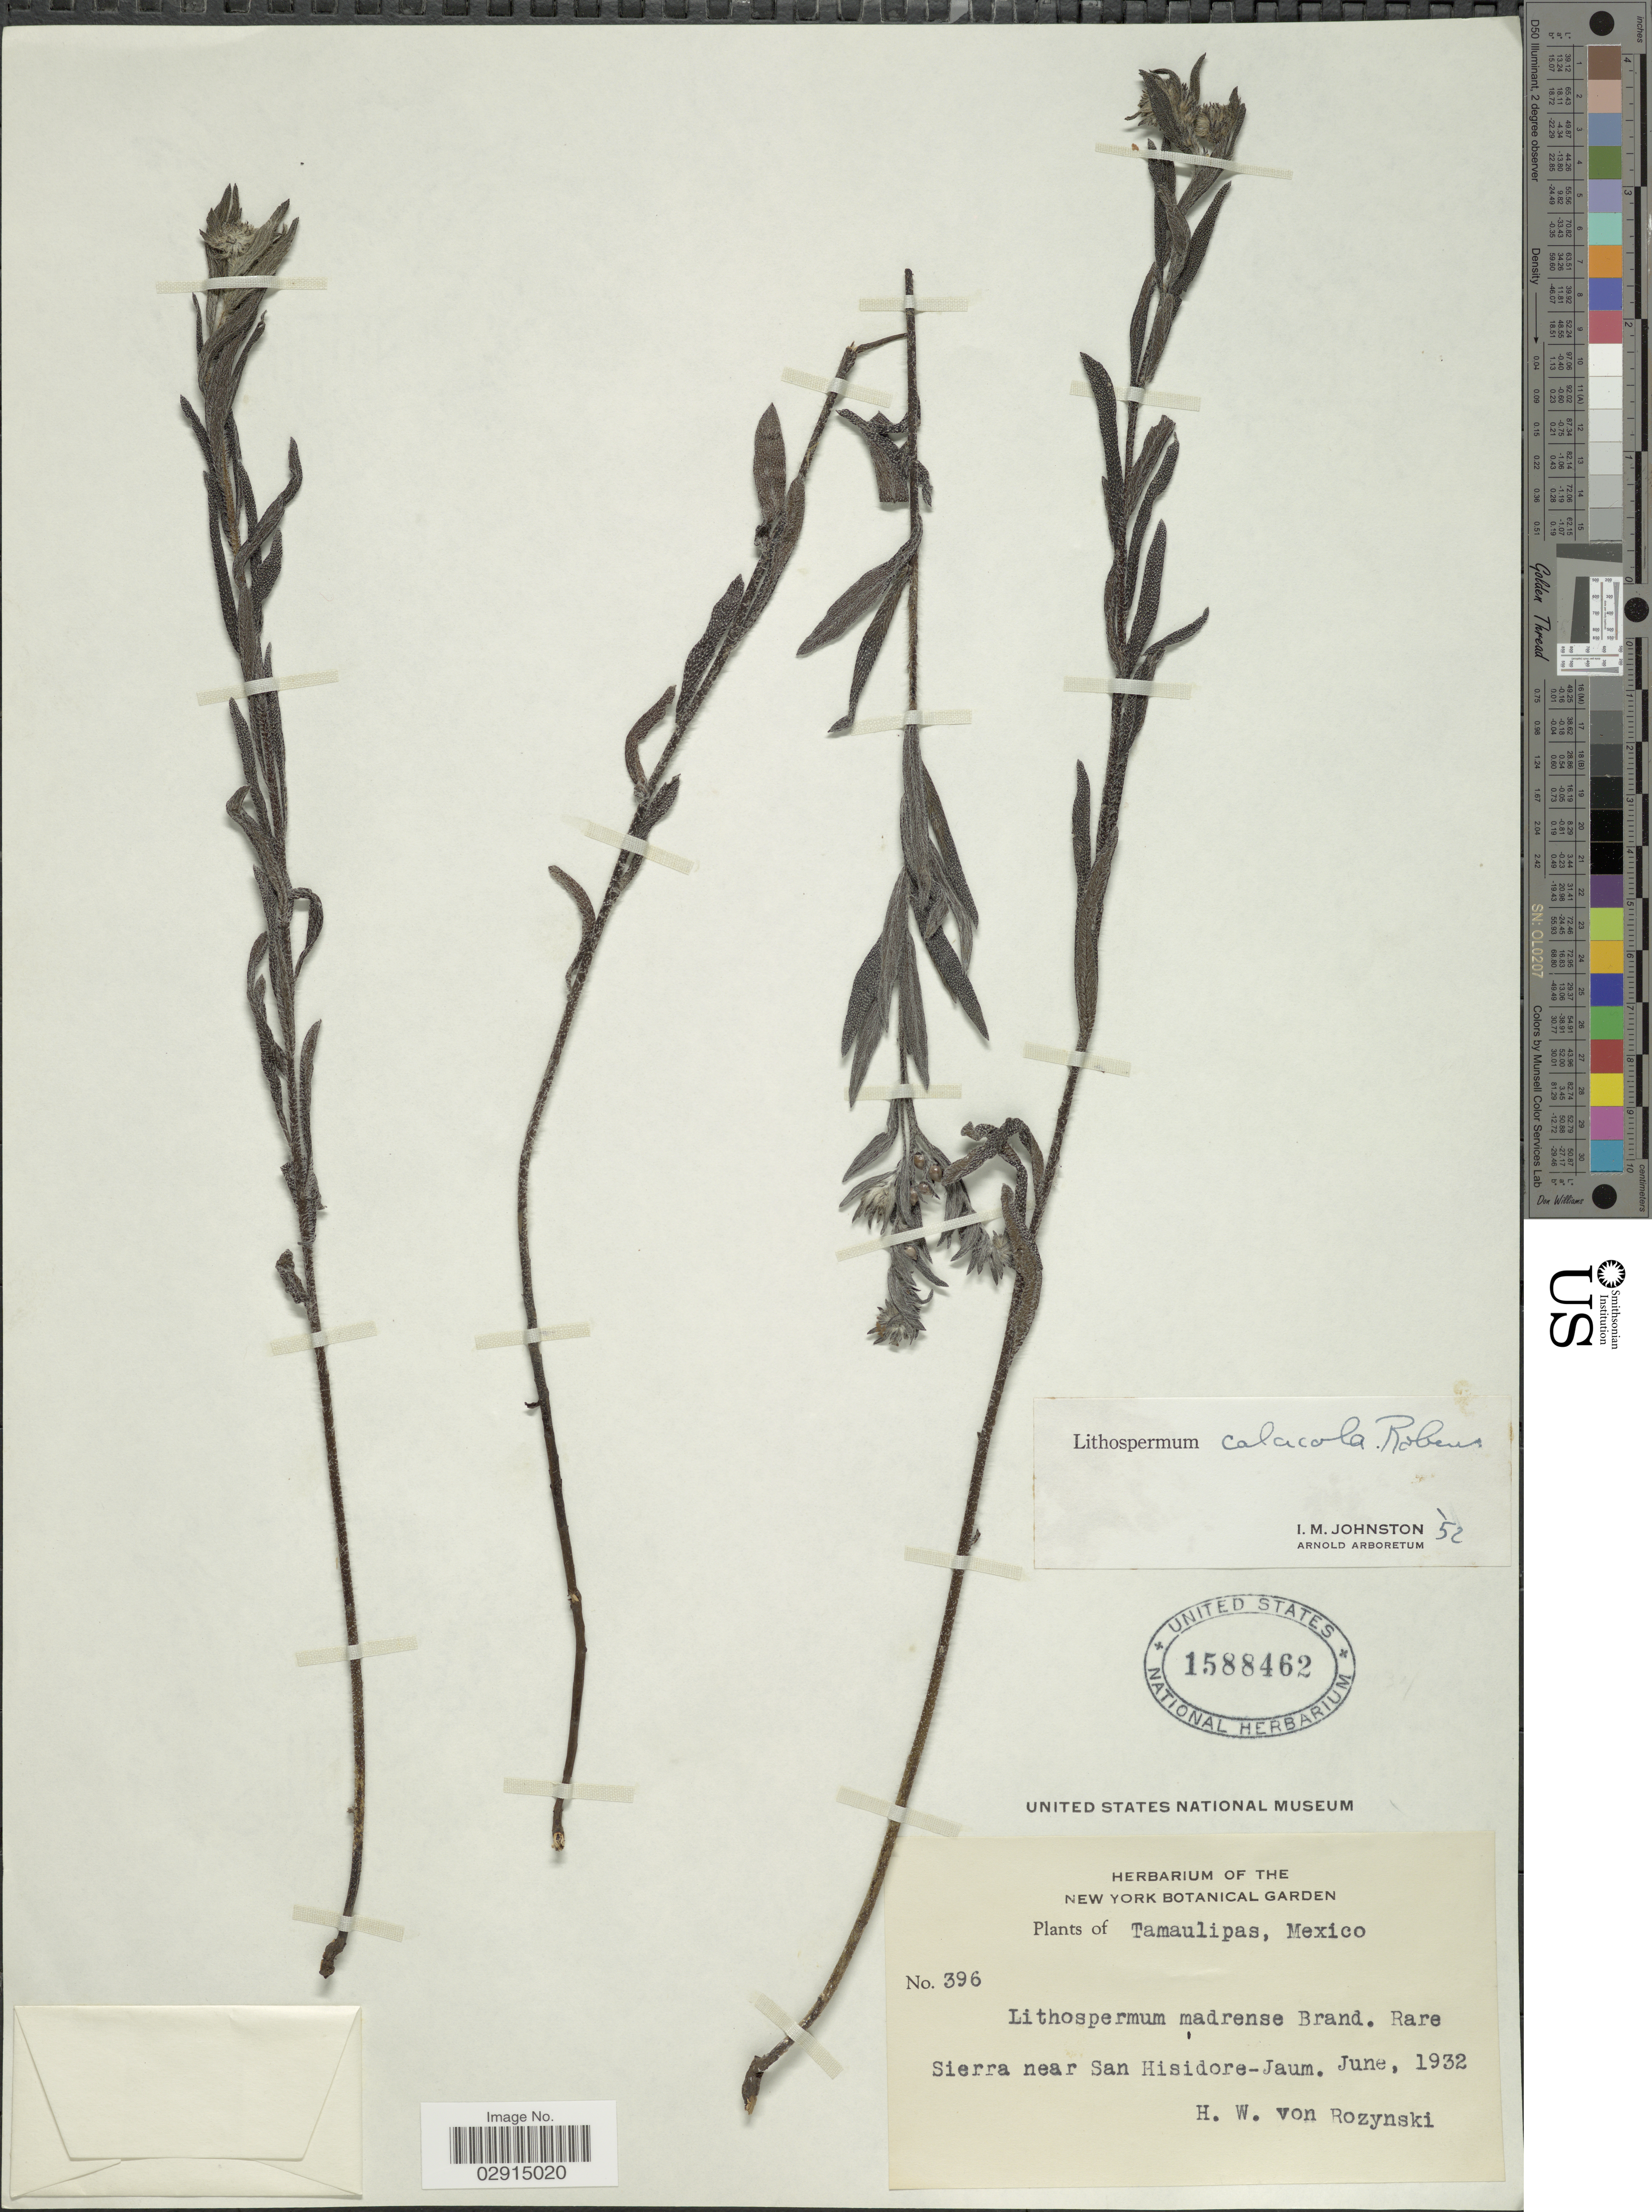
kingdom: Plantae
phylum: Tracheophyta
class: Magnoliopsida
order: Boraginales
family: Boraginaceae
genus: Lithospermum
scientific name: Lithospermum calcicola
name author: B.L. Rob.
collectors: H. von Rozynski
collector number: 396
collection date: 1932-06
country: Mexico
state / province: Tamaulipas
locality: Sierra near San Hisidore-Juam. Tamaulipas, Mexico.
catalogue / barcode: US 1588462